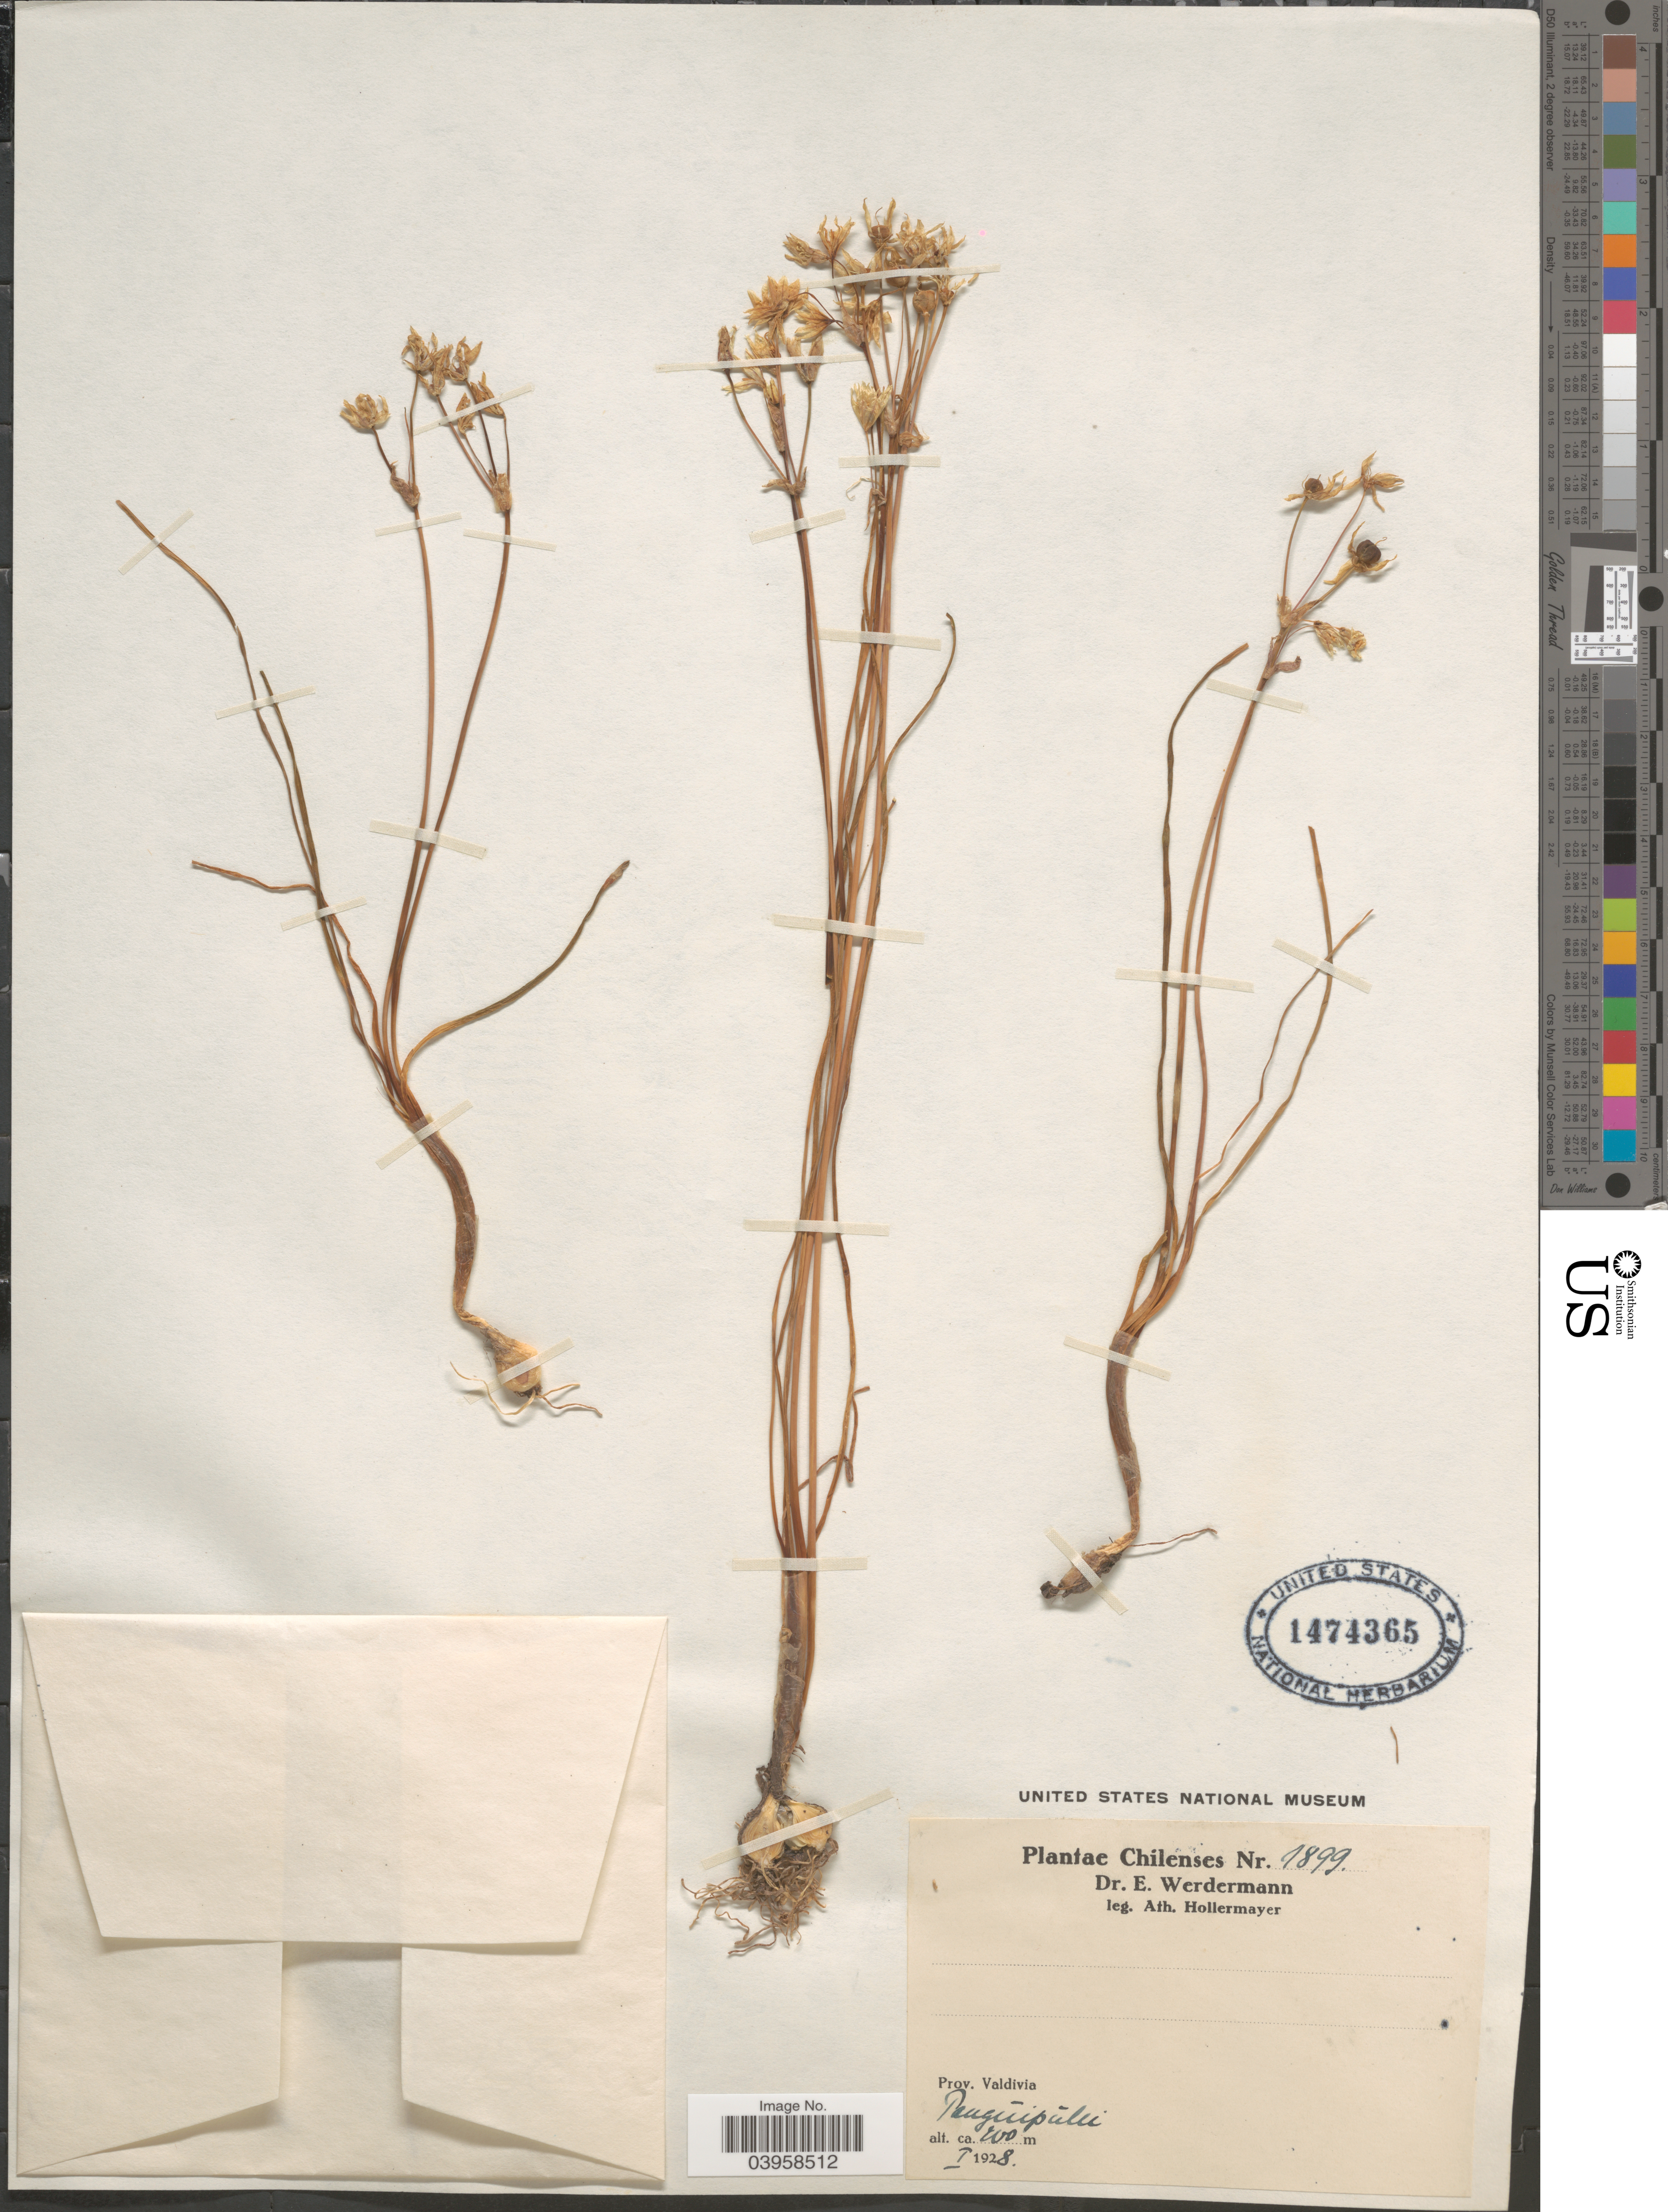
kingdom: Plantae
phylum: Tracheophyta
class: Liliopsida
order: Asparagales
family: Amaryllidaceae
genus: Nothoscordum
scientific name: Nothoscordum striatellum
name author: (Lindl.) Kunth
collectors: A. Hollermayer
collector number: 1899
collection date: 1928-01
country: Chile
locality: Prov. Valdivia. Paugūipūlli.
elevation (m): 100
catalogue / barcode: US 1474365